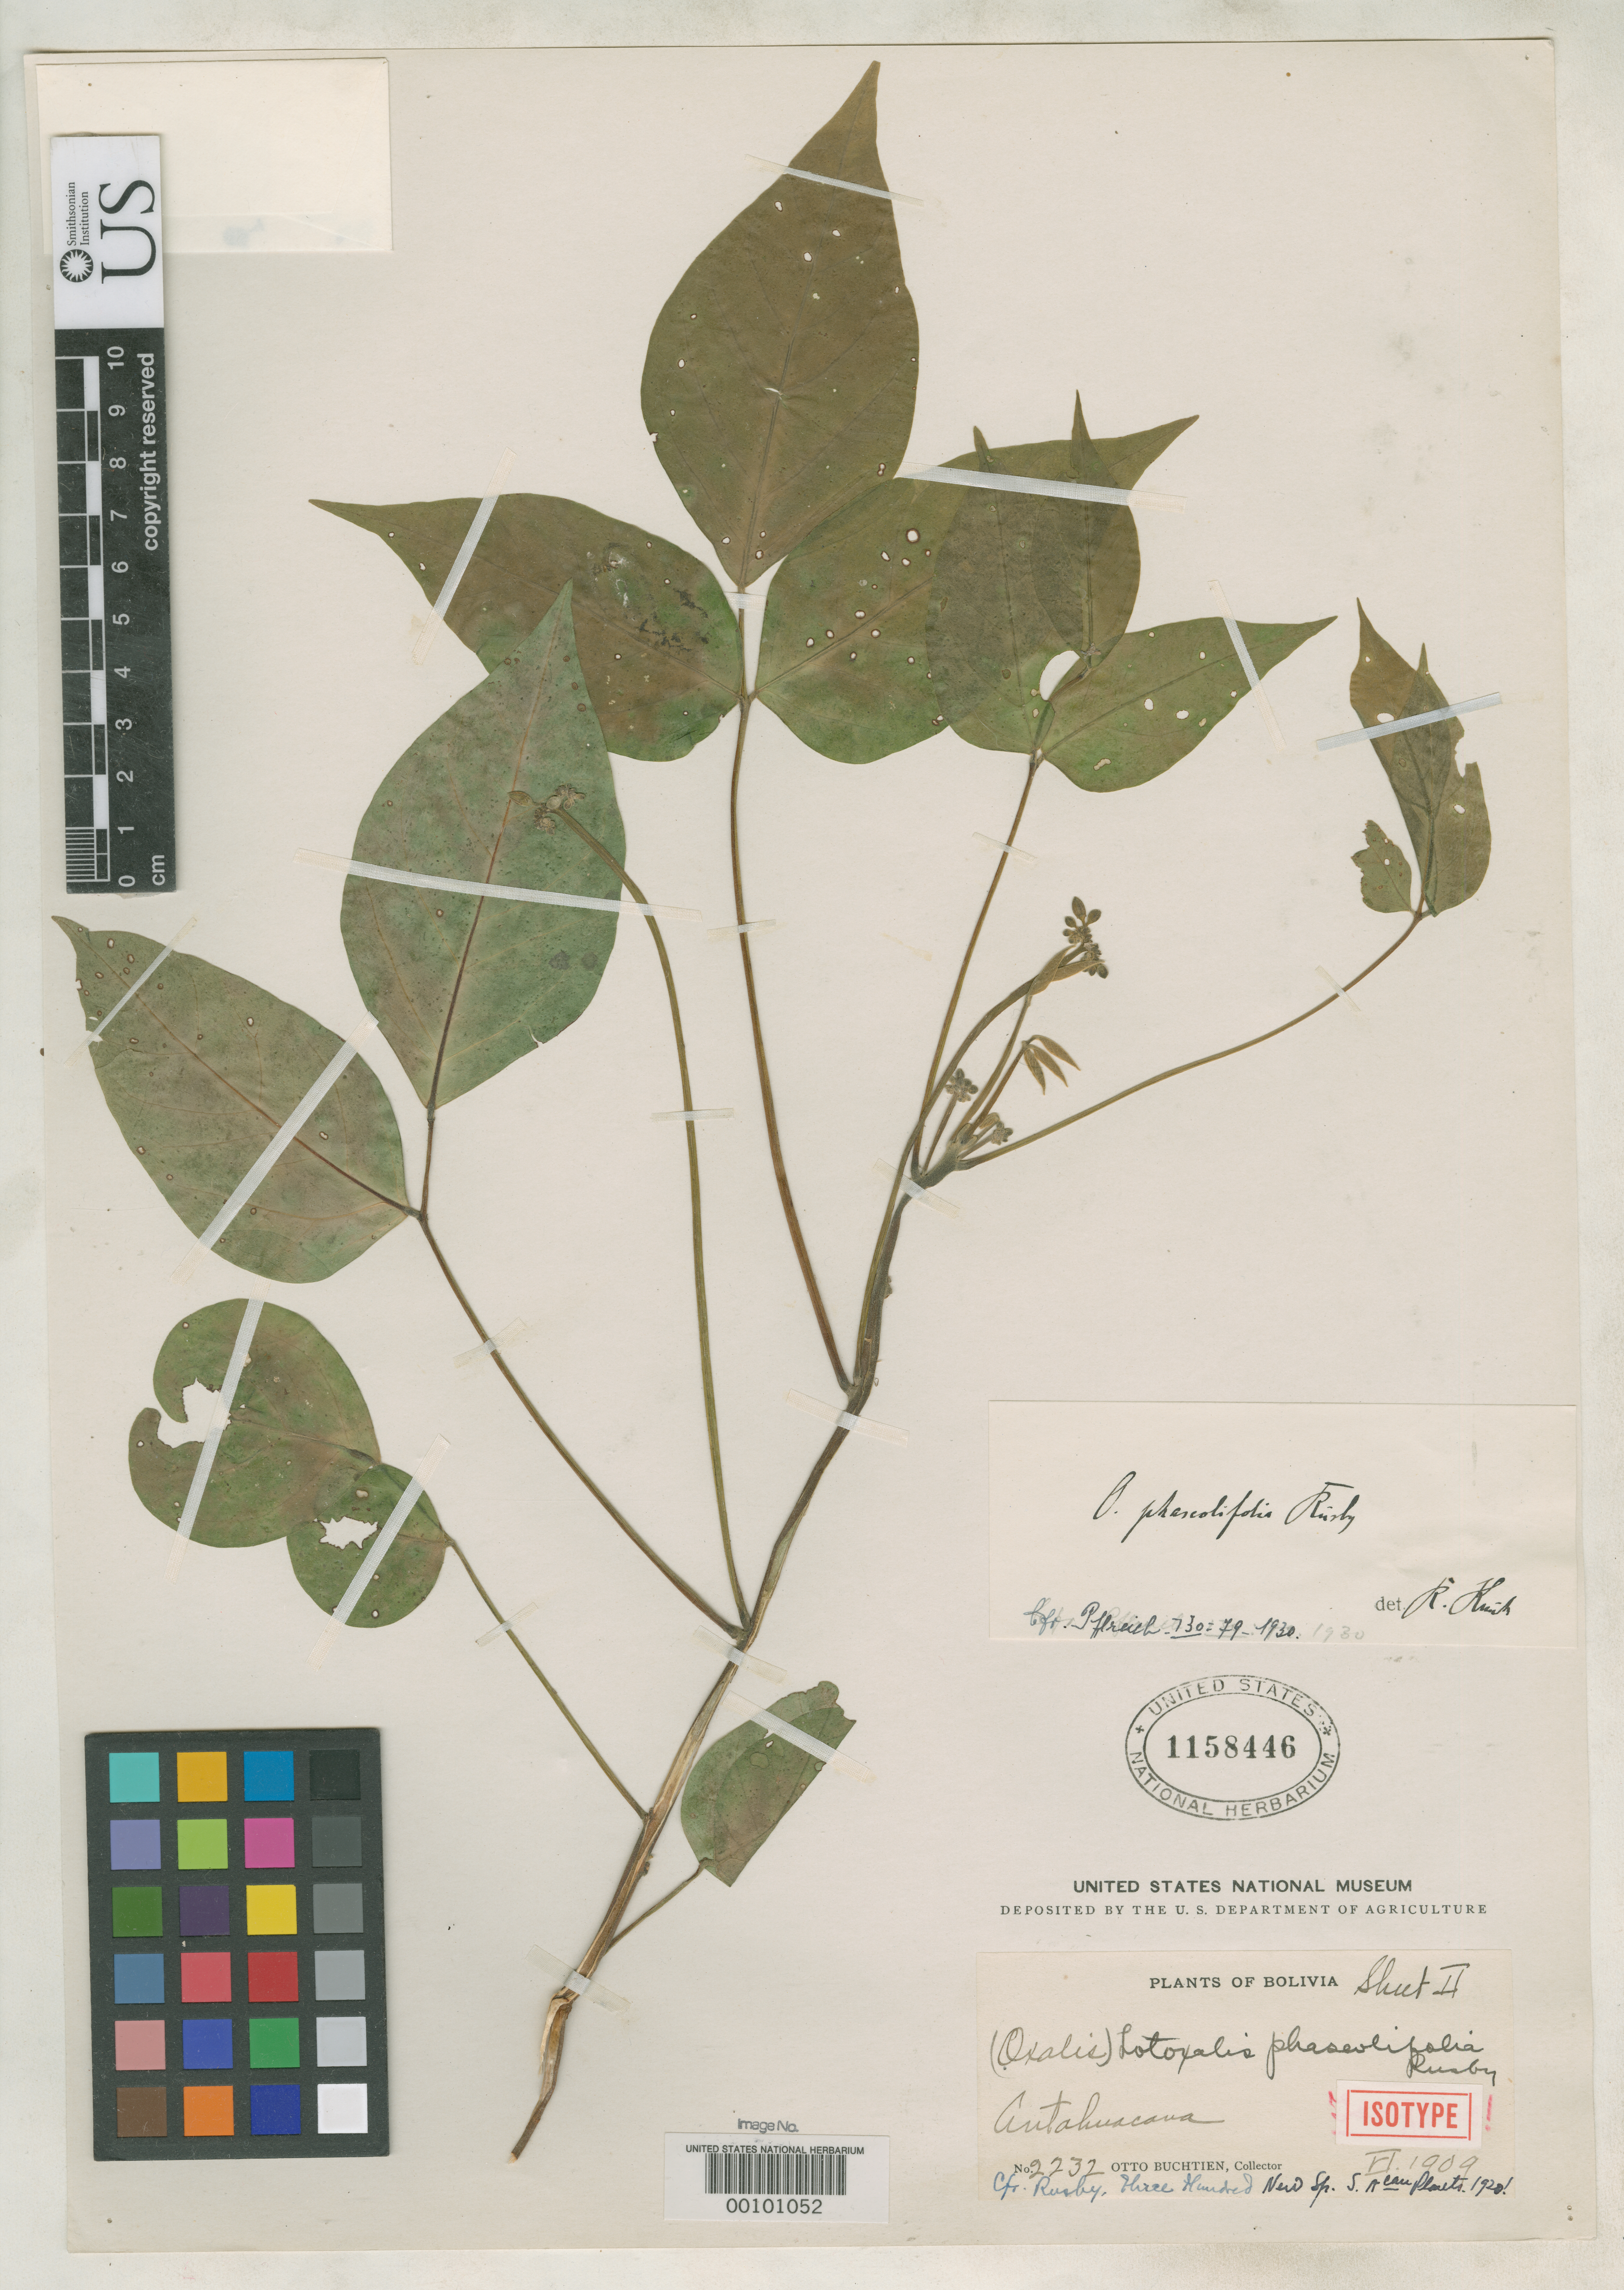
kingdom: Plantae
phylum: Tracheophyta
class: Magnoliopsida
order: Oxalidales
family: Oxalidaceae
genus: Lotoxalis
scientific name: Lotoxalis phaseolifolia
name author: Rusby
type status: Isotype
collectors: O. Buchtien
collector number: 2232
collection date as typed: Jun 1909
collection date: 1909-06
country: Bolivia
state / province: Cochabamba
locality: Antahuacana, near Cochabamba.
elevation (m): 750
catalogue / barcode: US 1158446